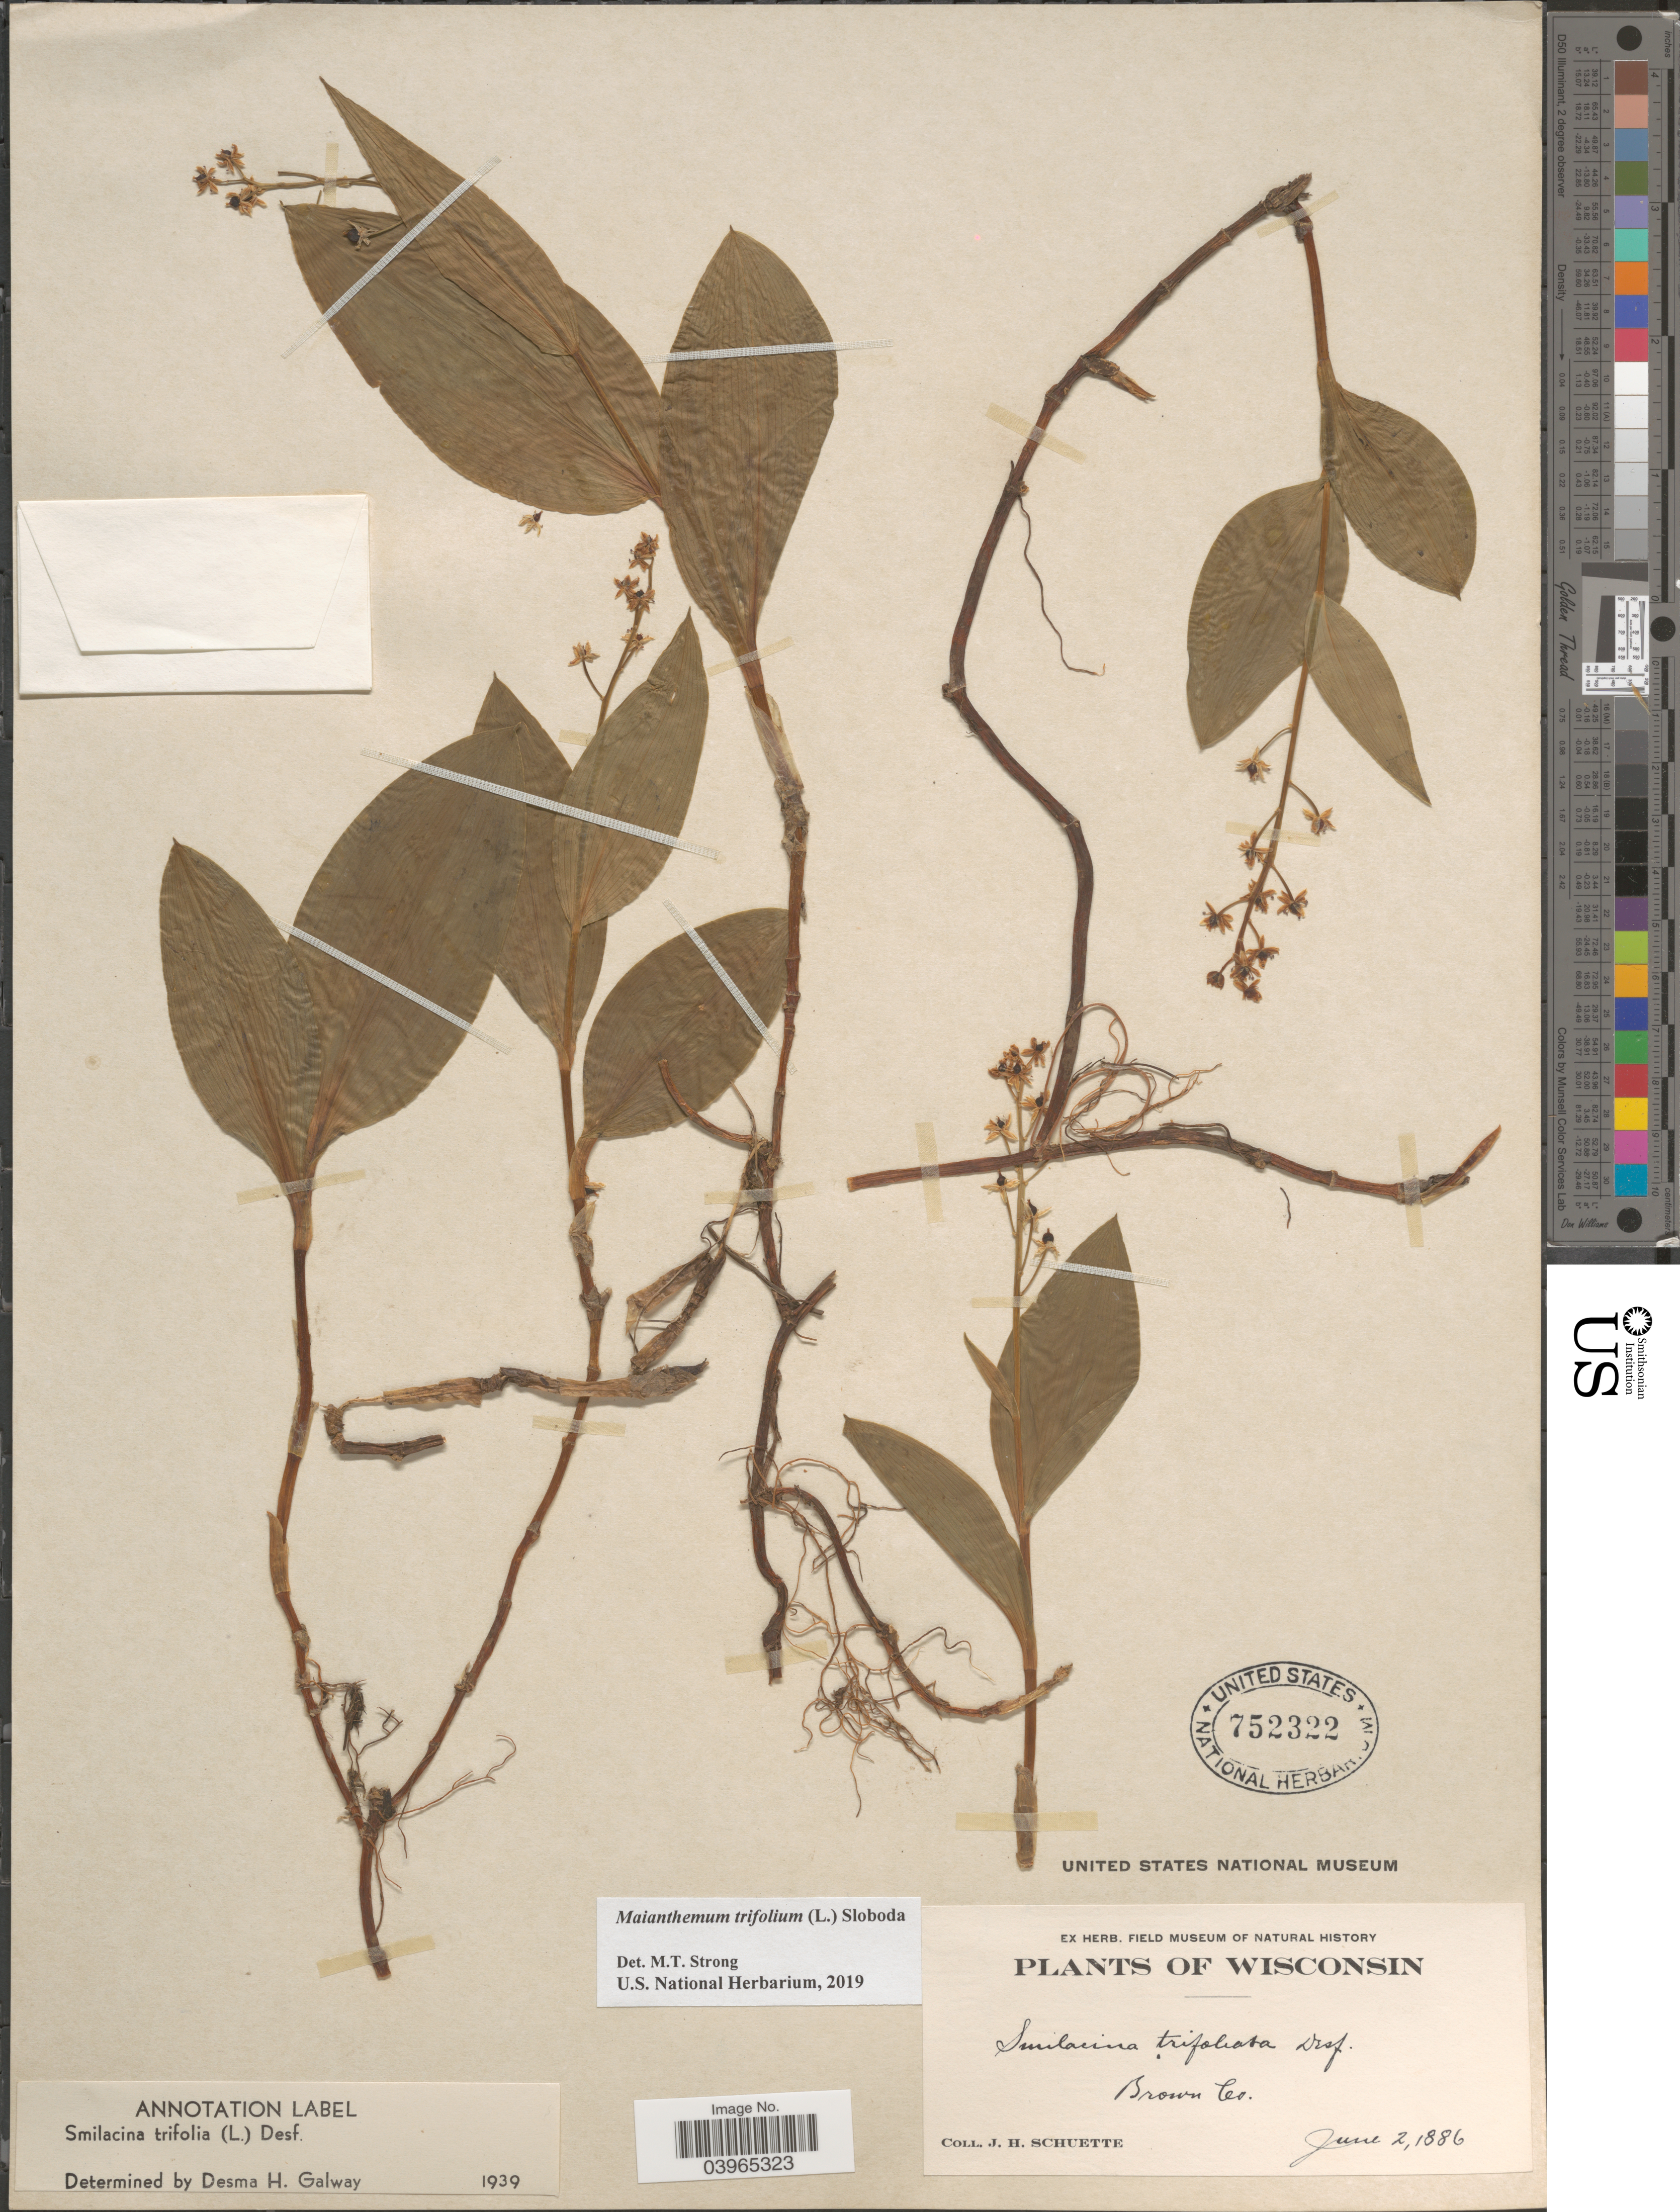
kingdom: Plantae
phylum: Tracheophyta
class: Liliopsida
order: Asparagales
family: Asparagaceae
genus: Maianthemum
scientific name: Maianthemum trifolium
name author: (L.) Sloboda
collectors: J. H. Schuette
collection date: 1886-06-02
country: United States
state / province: Wisconsin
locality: Brown Co.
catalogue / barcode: US 752322